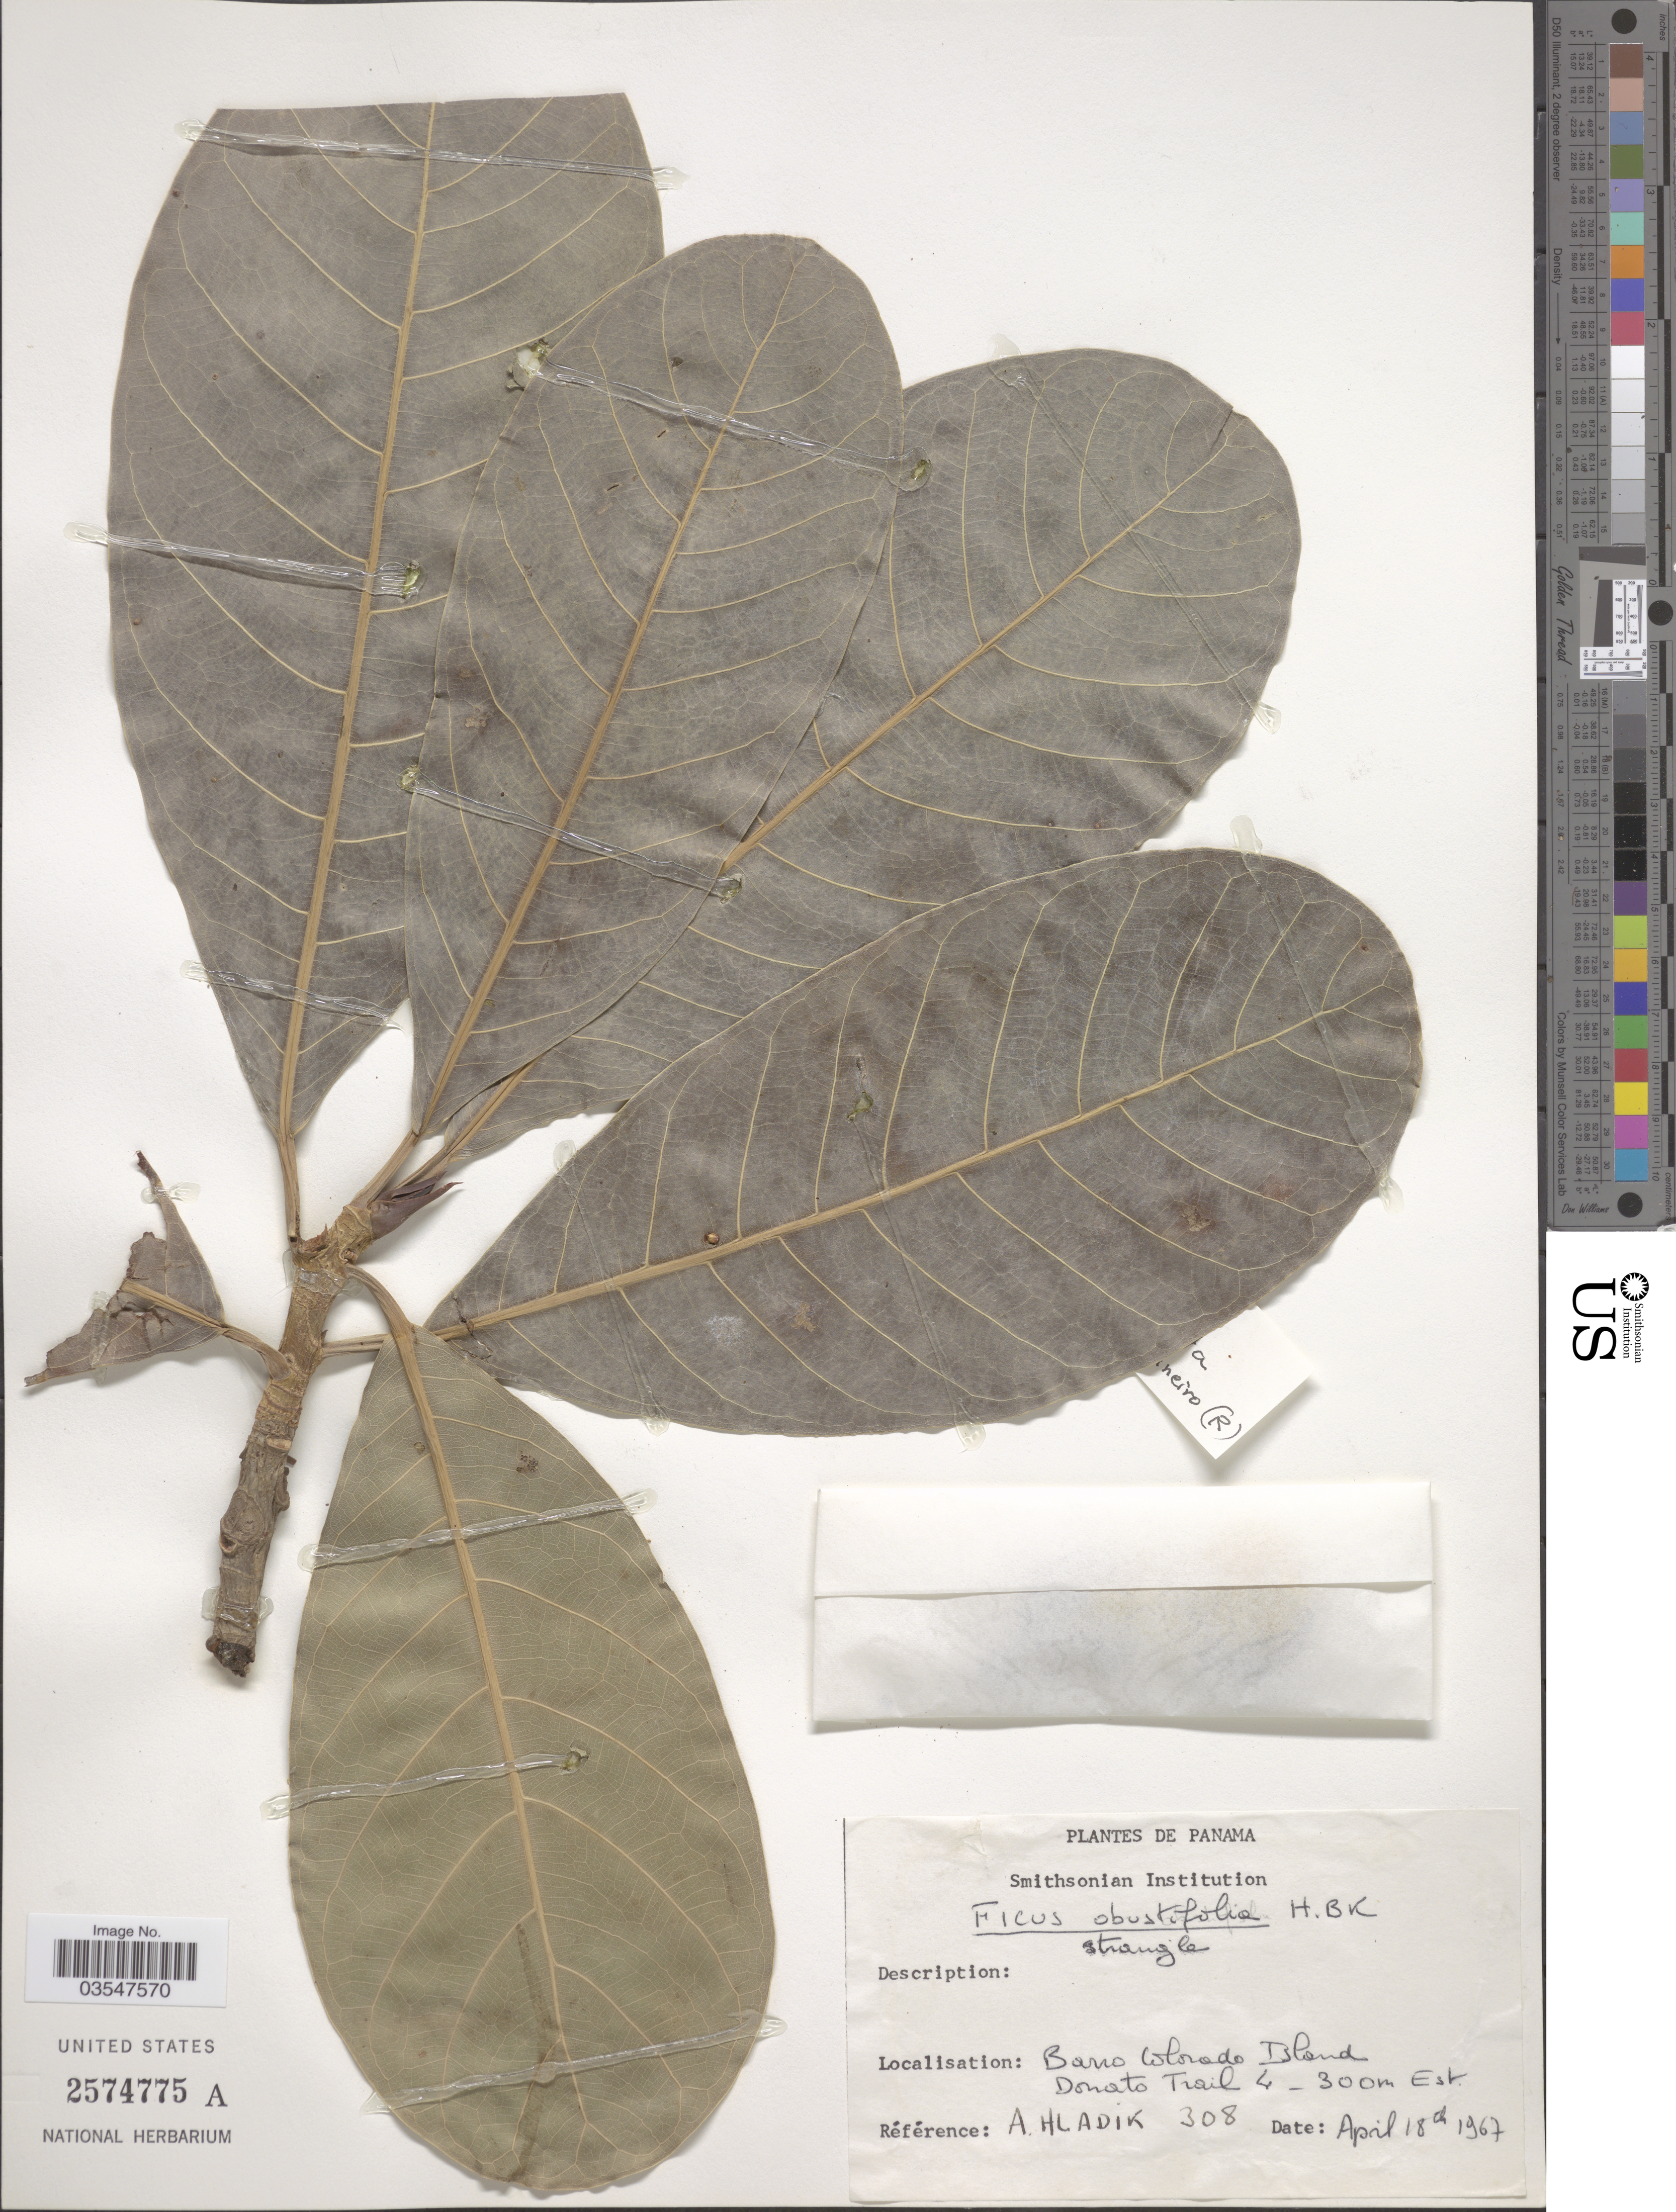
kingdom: Plantae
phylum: Tracheophyta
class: Magnoliopsida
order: Rosales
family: Moraceae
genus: Ficus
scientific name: Ficus obtusifolia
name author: Kunth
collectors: A. Hladik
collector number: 308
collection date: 1967-04-18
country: Panama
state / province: Panamá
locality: Barro Colorado Island. Donato Trail 4.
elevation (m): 300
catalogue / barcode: US 2574775A